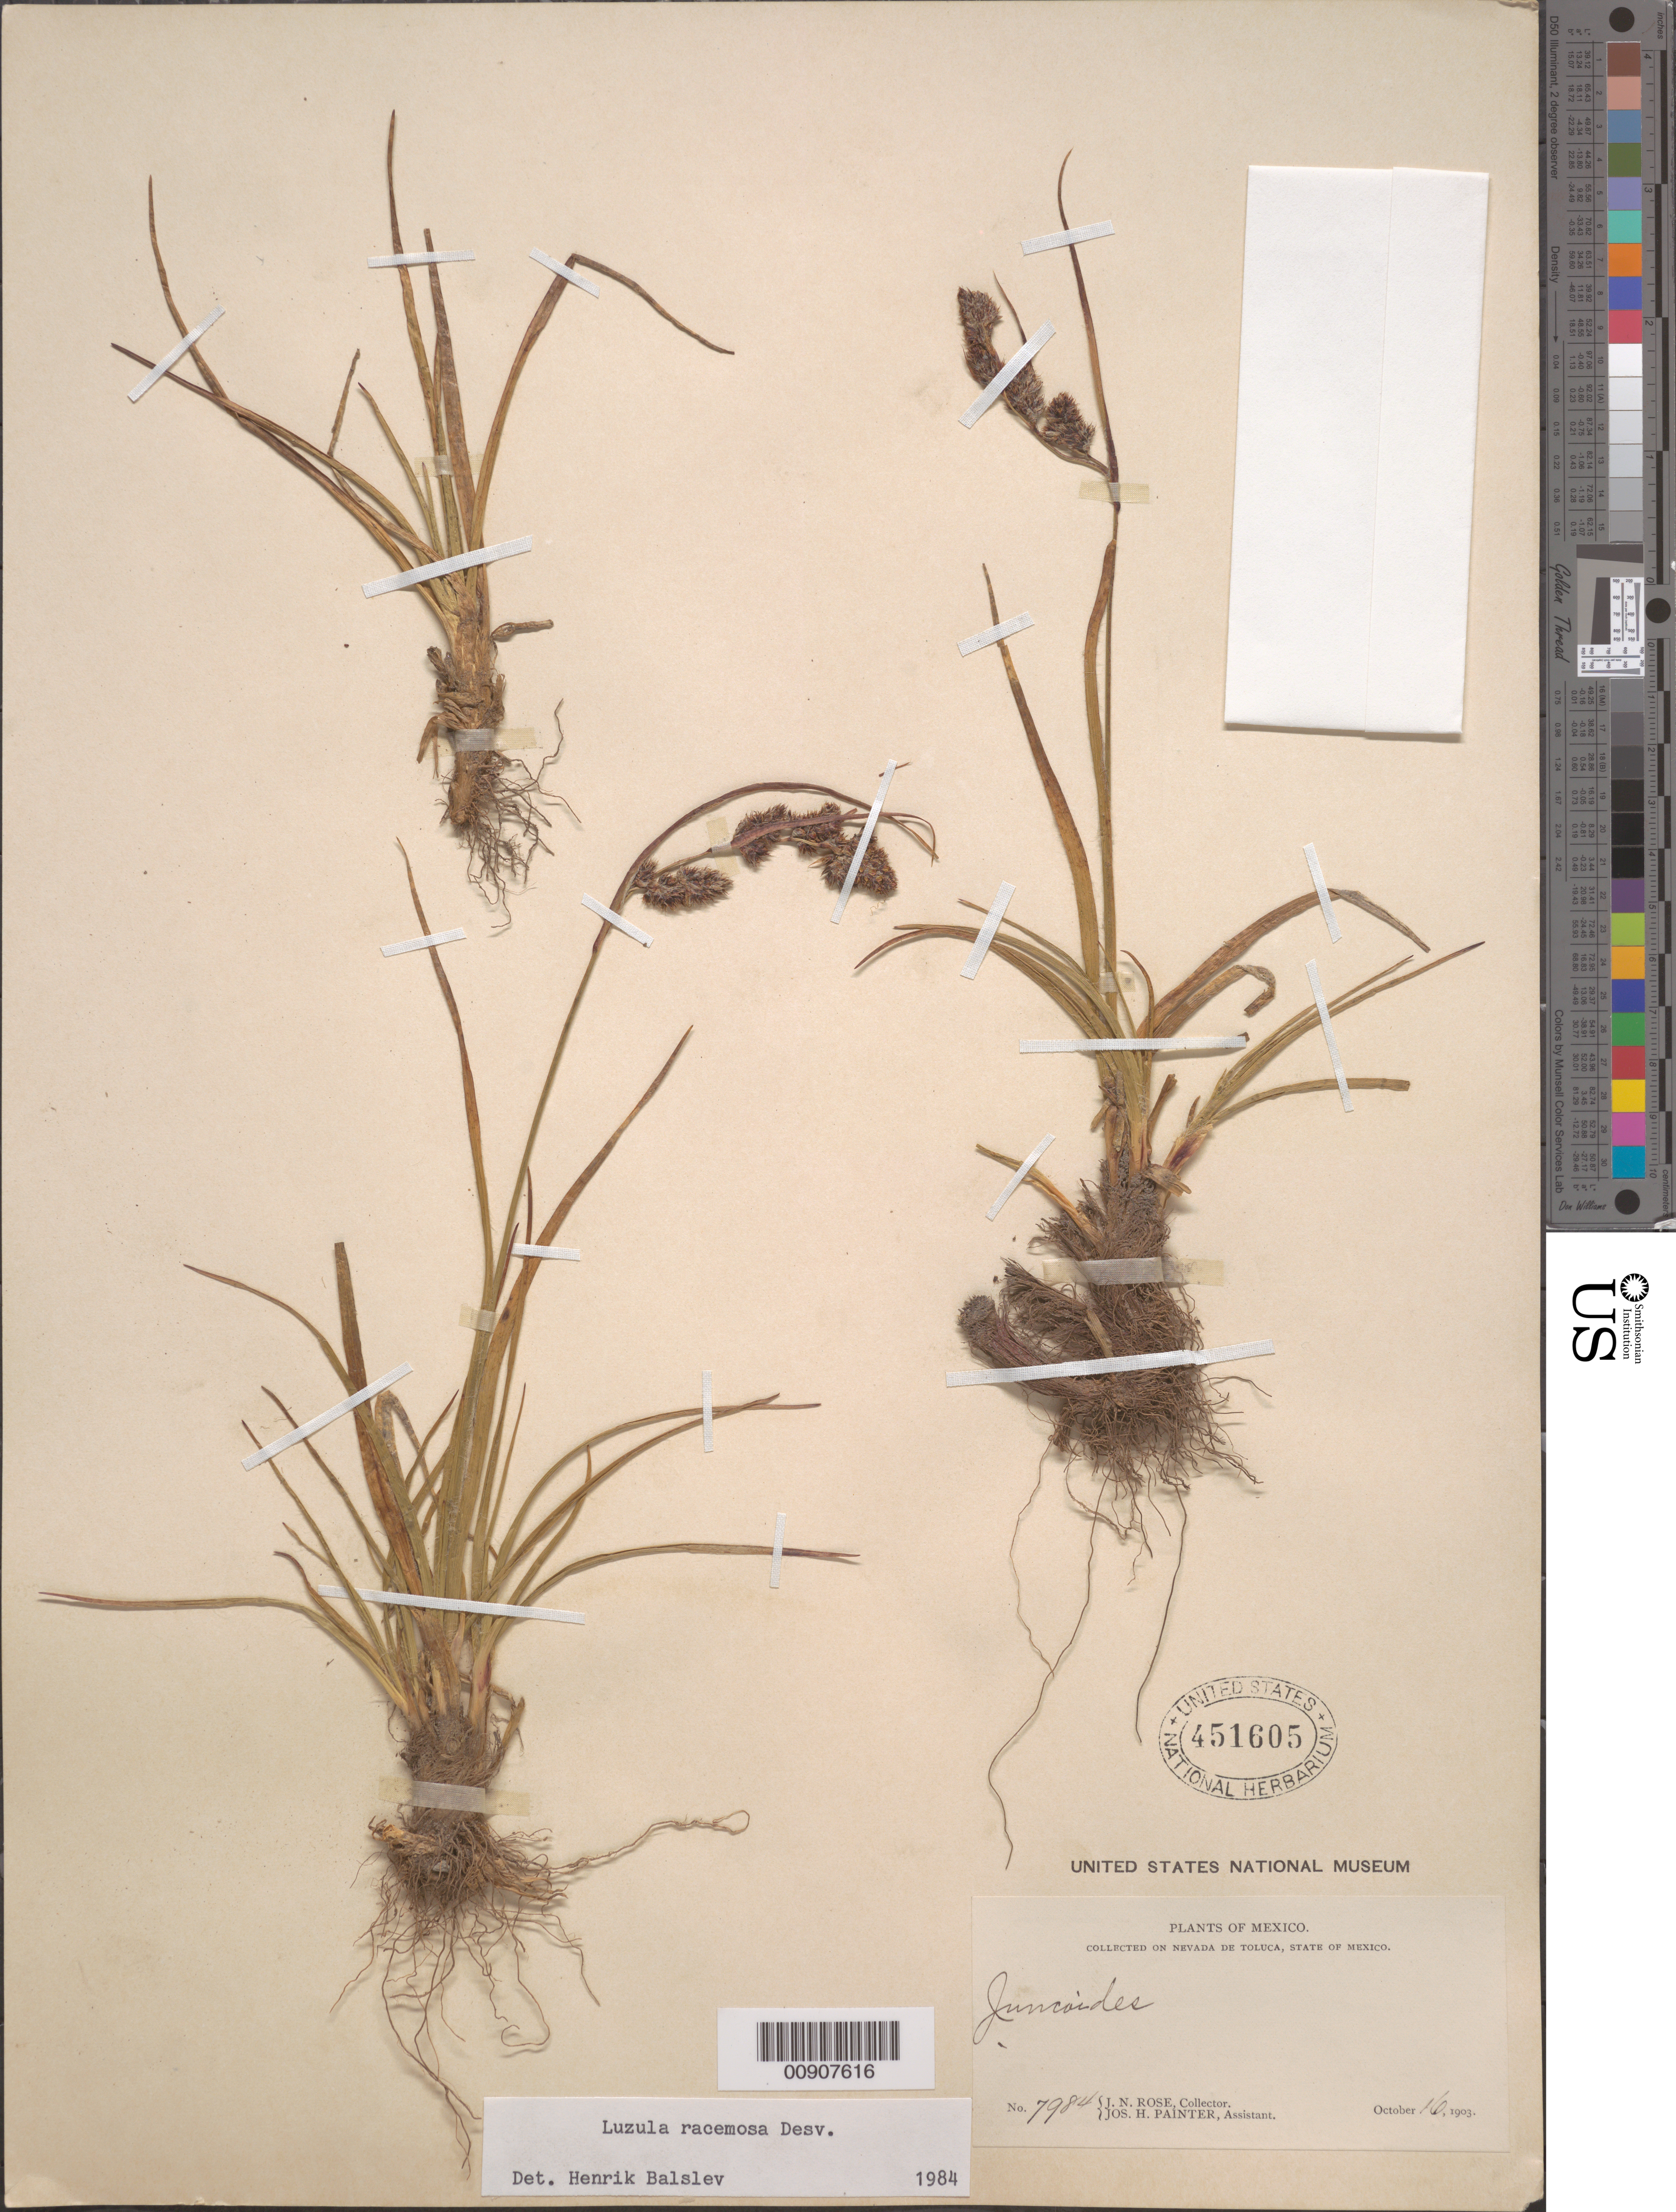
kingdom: Plantae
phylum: Tracheophyta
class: Liliopsida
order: Poales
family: Juncaceae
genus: Luzula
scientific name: Luzula racemosa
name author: Desv.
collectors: J. N. Rose & J. H. Painter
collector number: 7984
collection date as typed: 16 Oct 1903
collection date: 1903-10-16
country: Mexico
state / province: México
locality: Nevada de Toluca [sic], State of México.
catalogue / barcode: US 451605